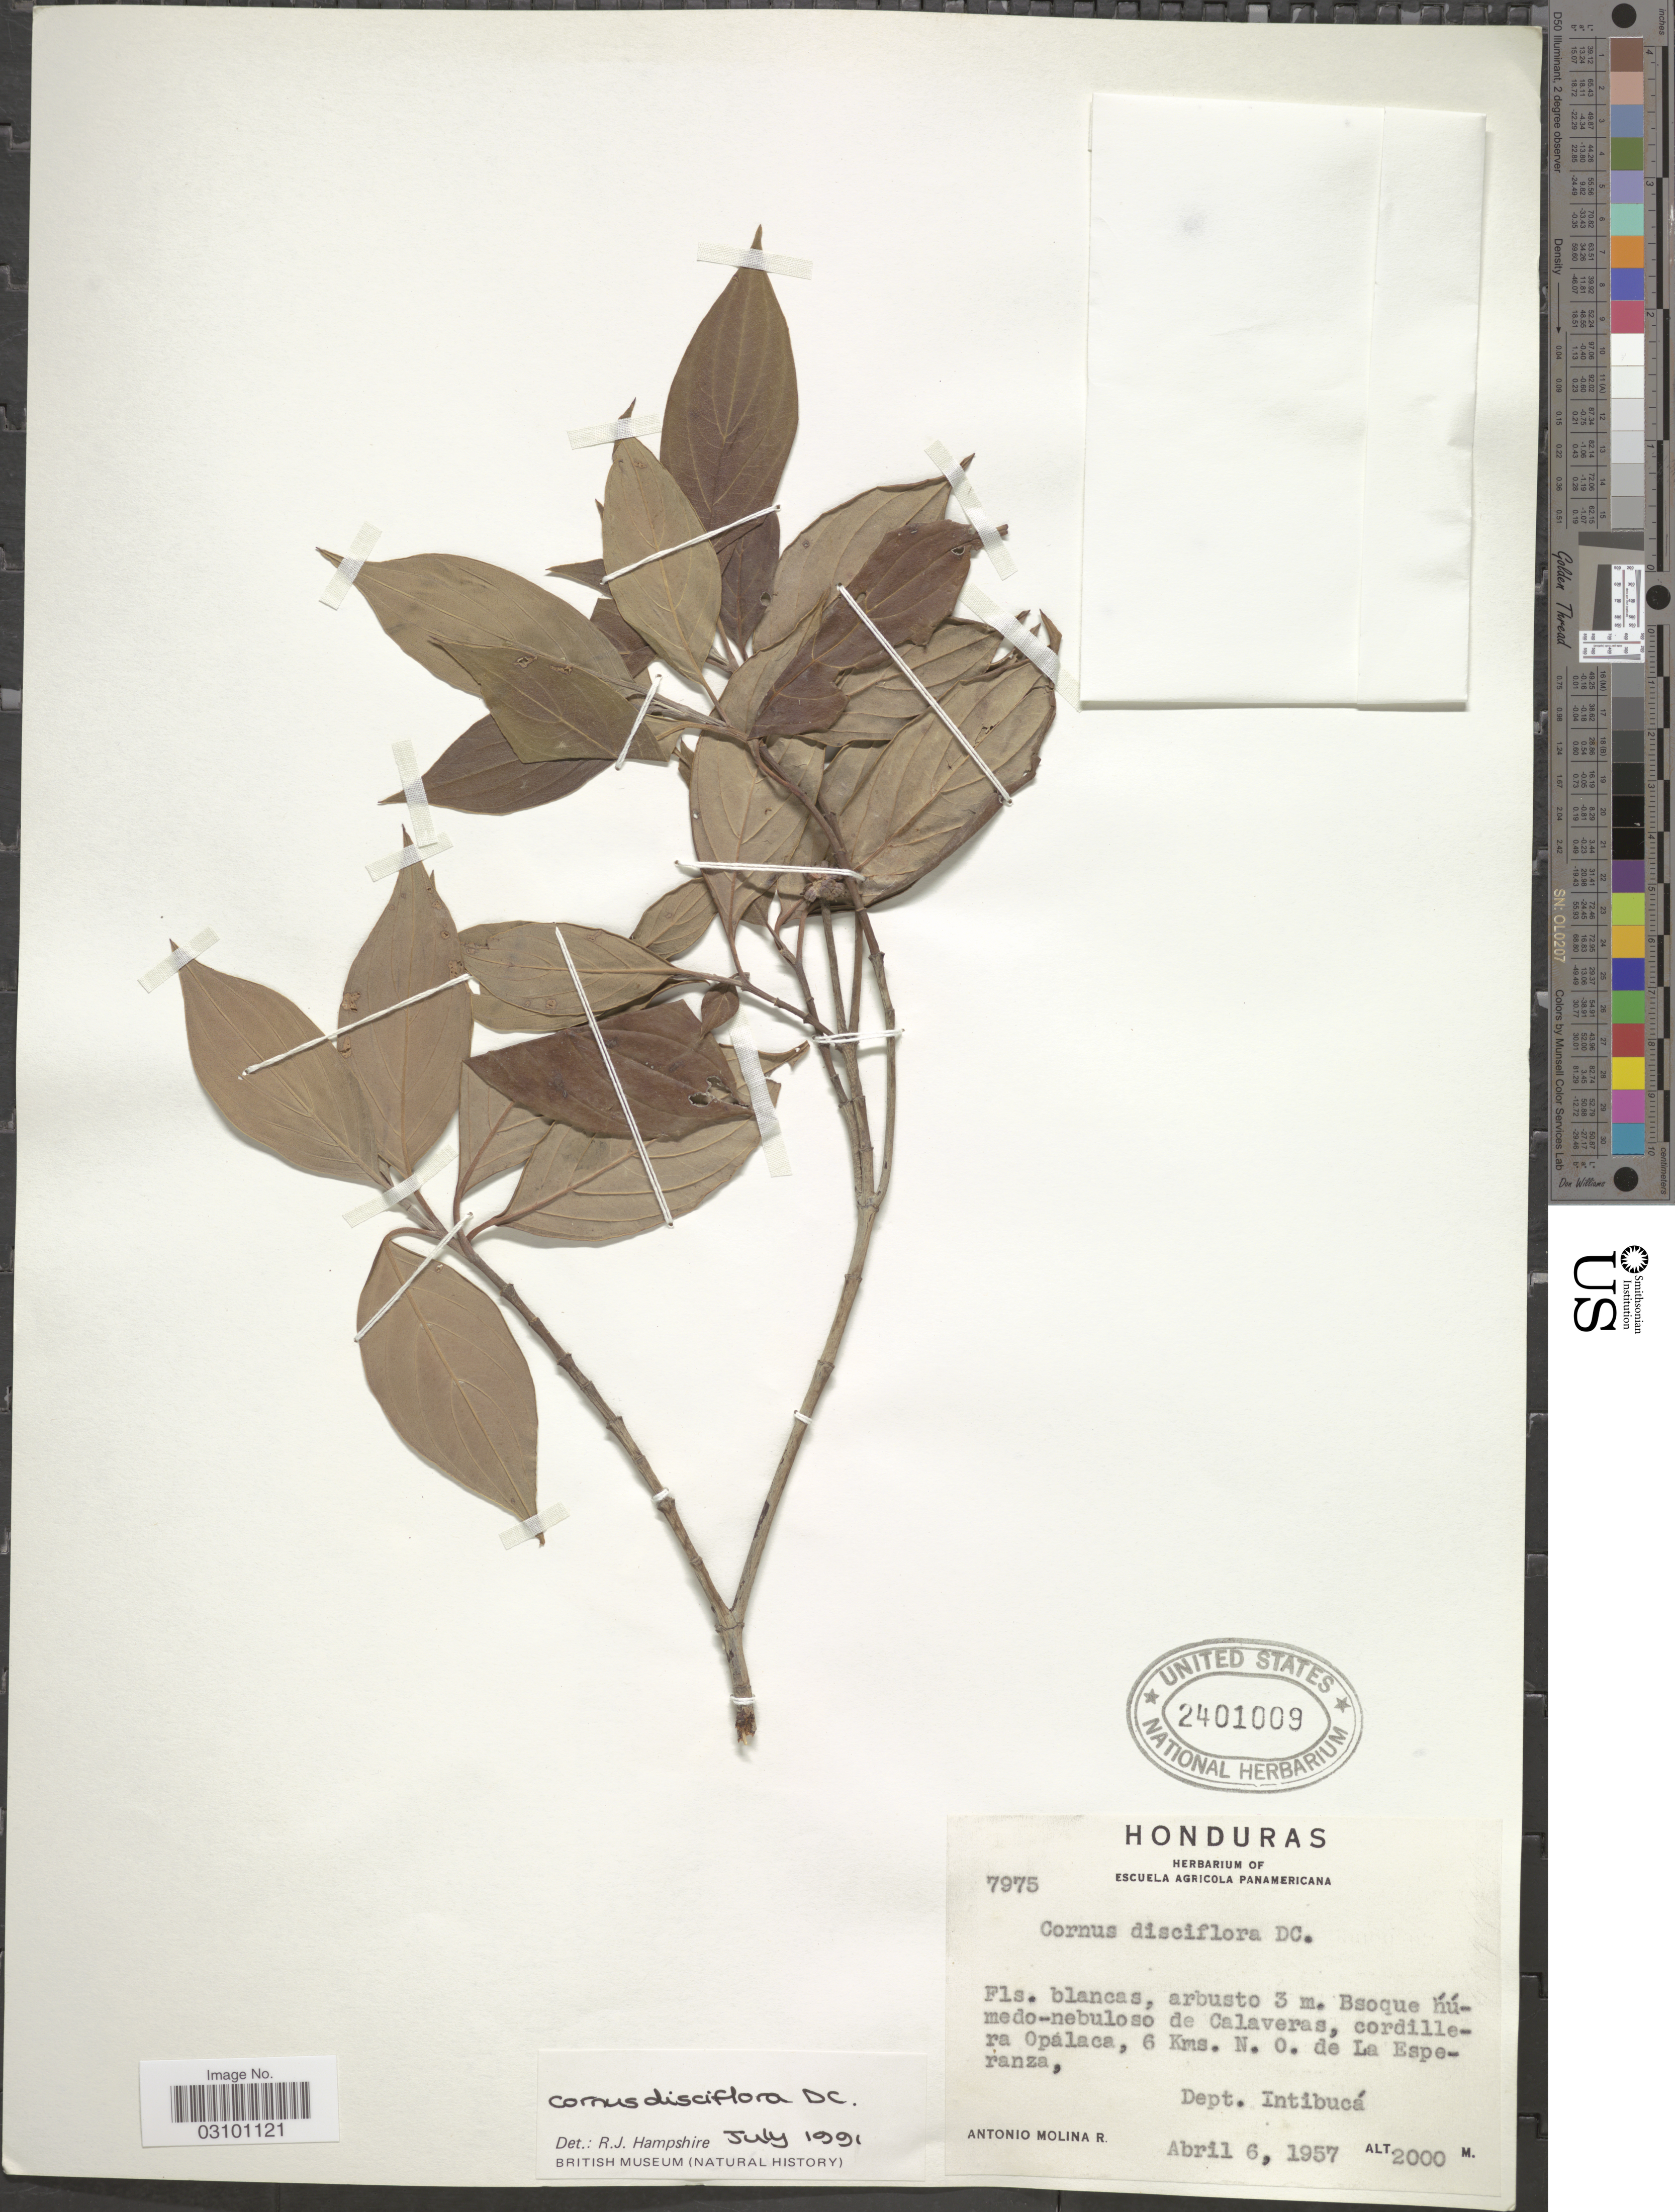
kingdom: Plantae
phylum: Tracheophyta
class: Magnoliopsida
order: Cornales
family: Cornaceae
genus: Cornus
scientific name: Cornus disciflora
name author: Moc. & Sessé ex DC.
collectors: A. Molina R.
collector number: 7975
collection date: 1957-04-06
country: Honduras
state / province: Intibuca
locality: Bsoque húmedo-nebuloso de Calaveras, cordillera Opalaca, 6 Kms. N. O. de La Esperanza, Dept. Intibucá.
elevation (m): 2000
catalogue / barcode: US 2401009